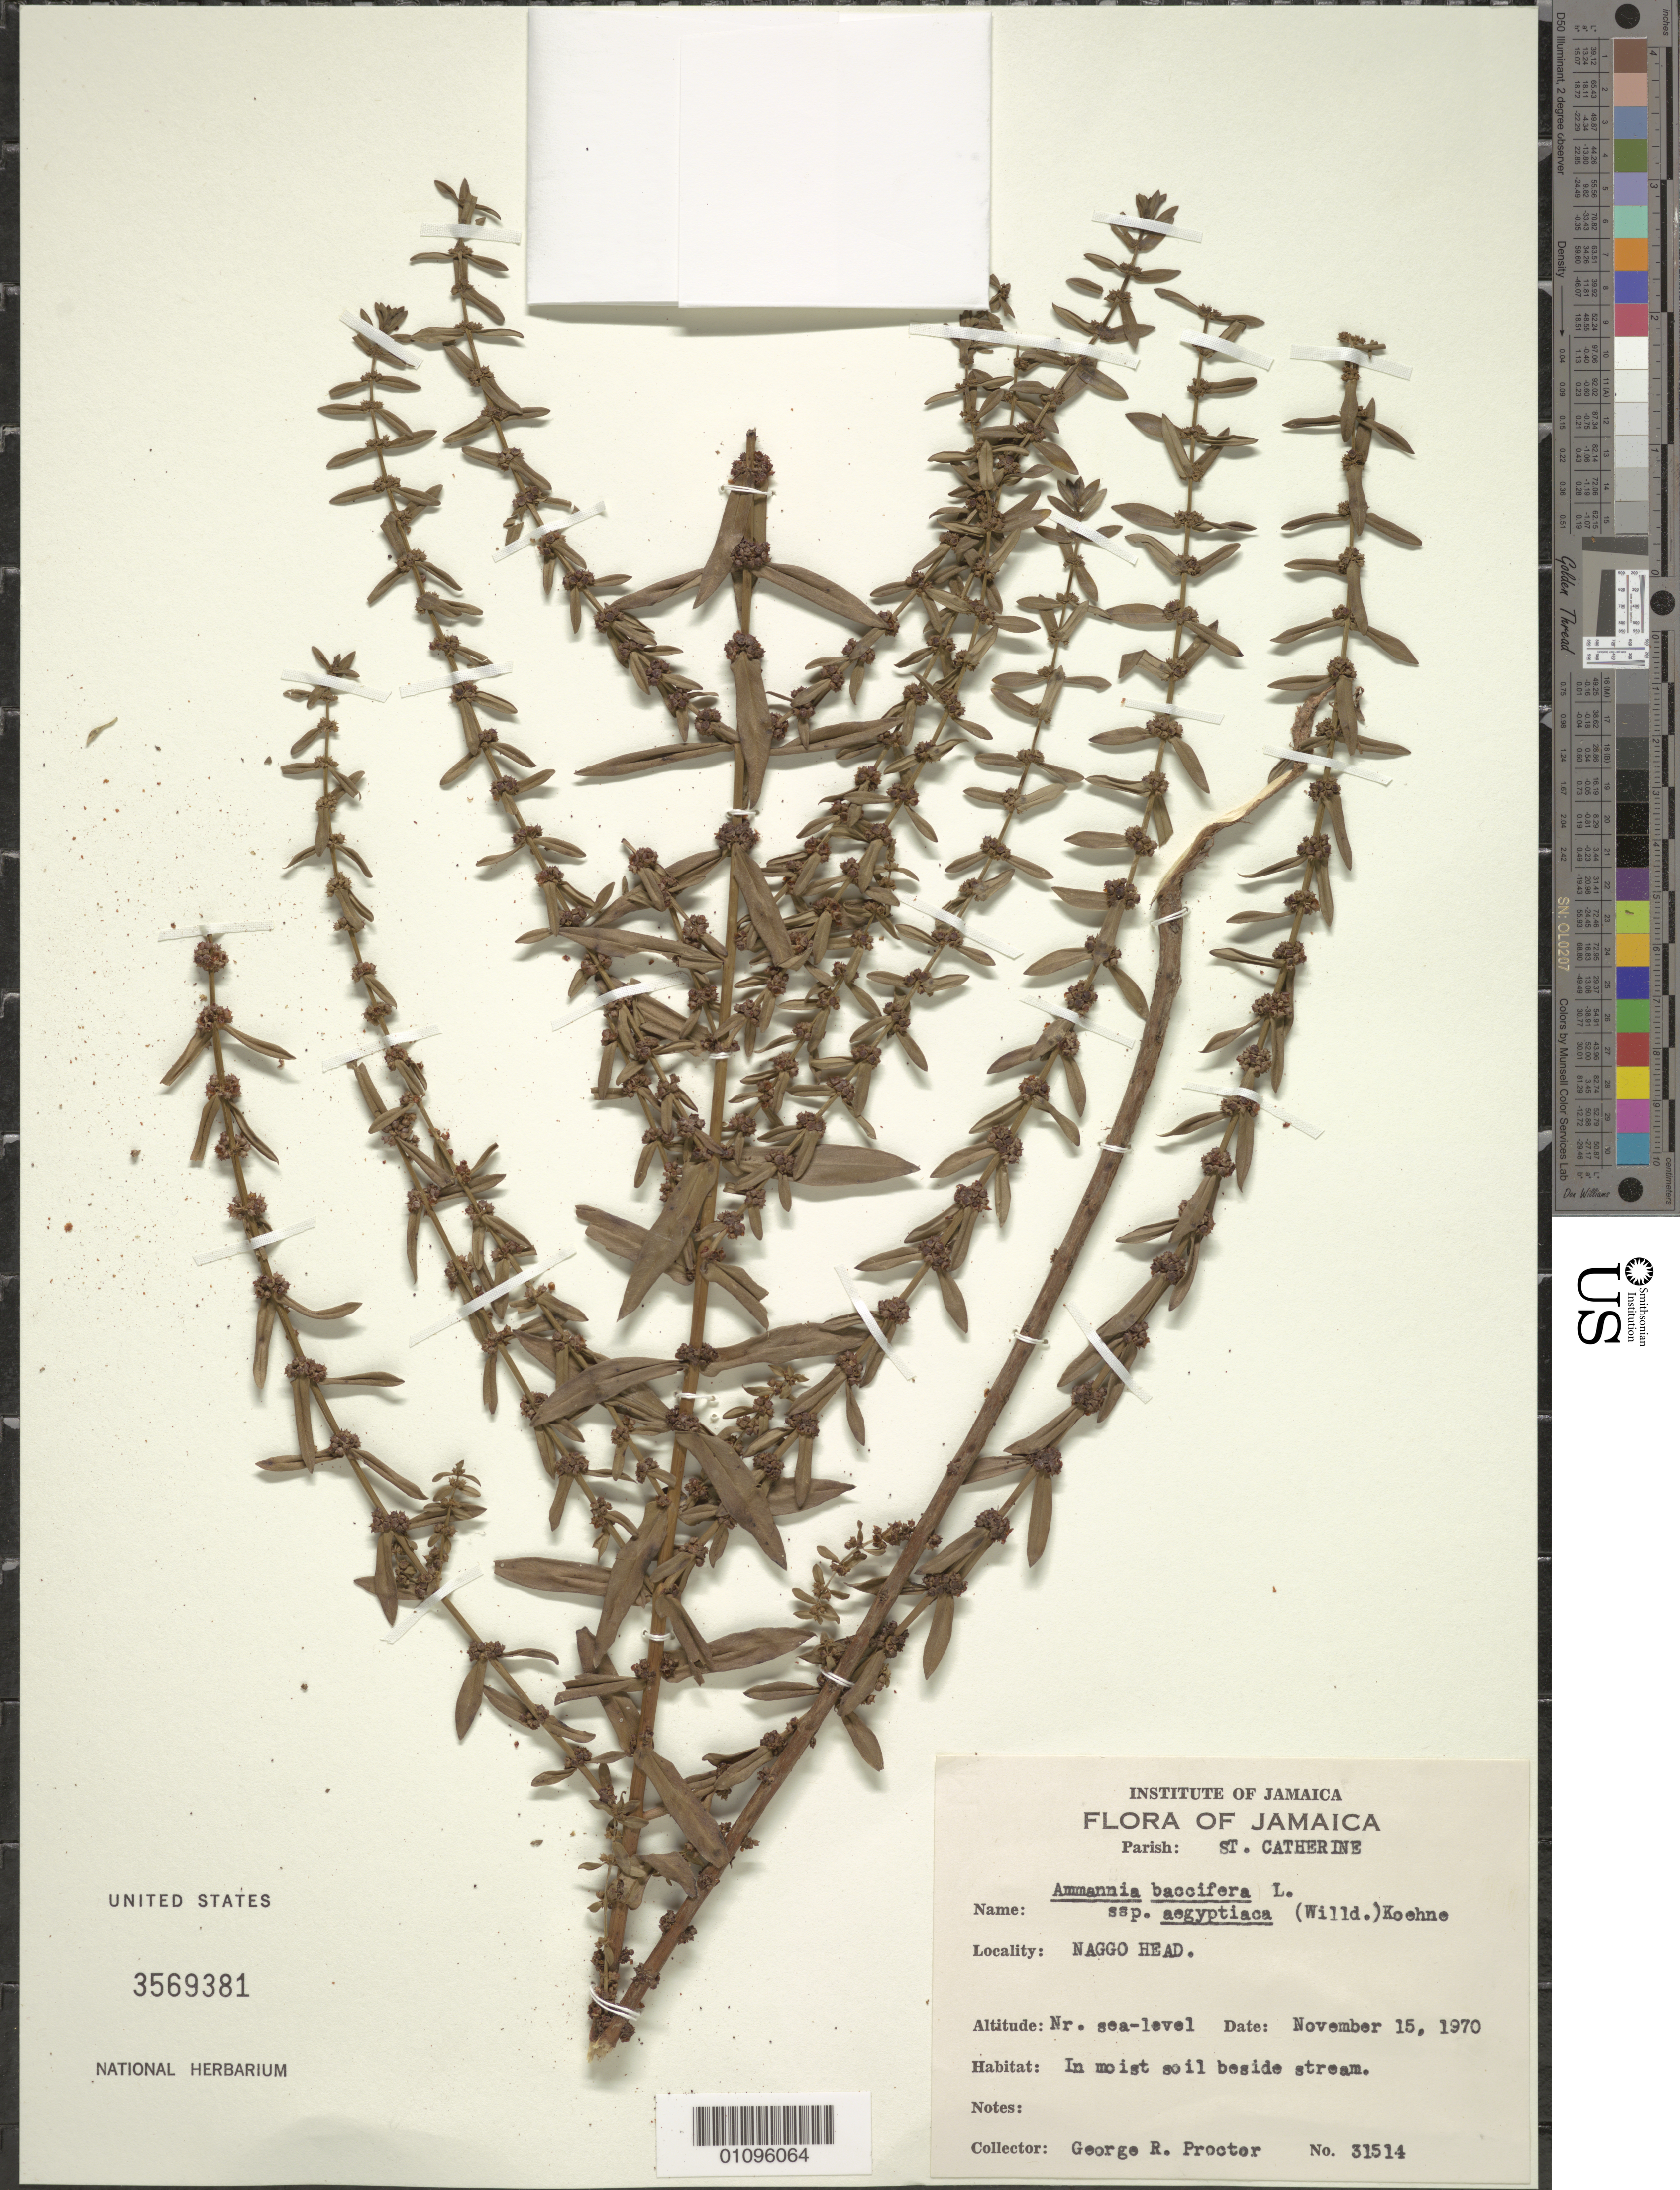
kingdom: Plantae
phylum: Tracheophyta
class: Magnoliopsida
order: Myrtales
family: Lythraceae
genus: Ammannia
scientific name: Ammannia baccifera subsp. aegyptiaca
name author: (Willd.) Koehne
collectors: G. R. Proctor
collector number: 31514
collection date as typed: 15 Nov 1970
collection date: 1970-11-15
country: Jamaica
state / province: Saint Catherine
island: Jamaica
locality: Naggo Head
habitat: In moist soil beside stream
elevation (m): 0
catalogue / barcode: US 3569381